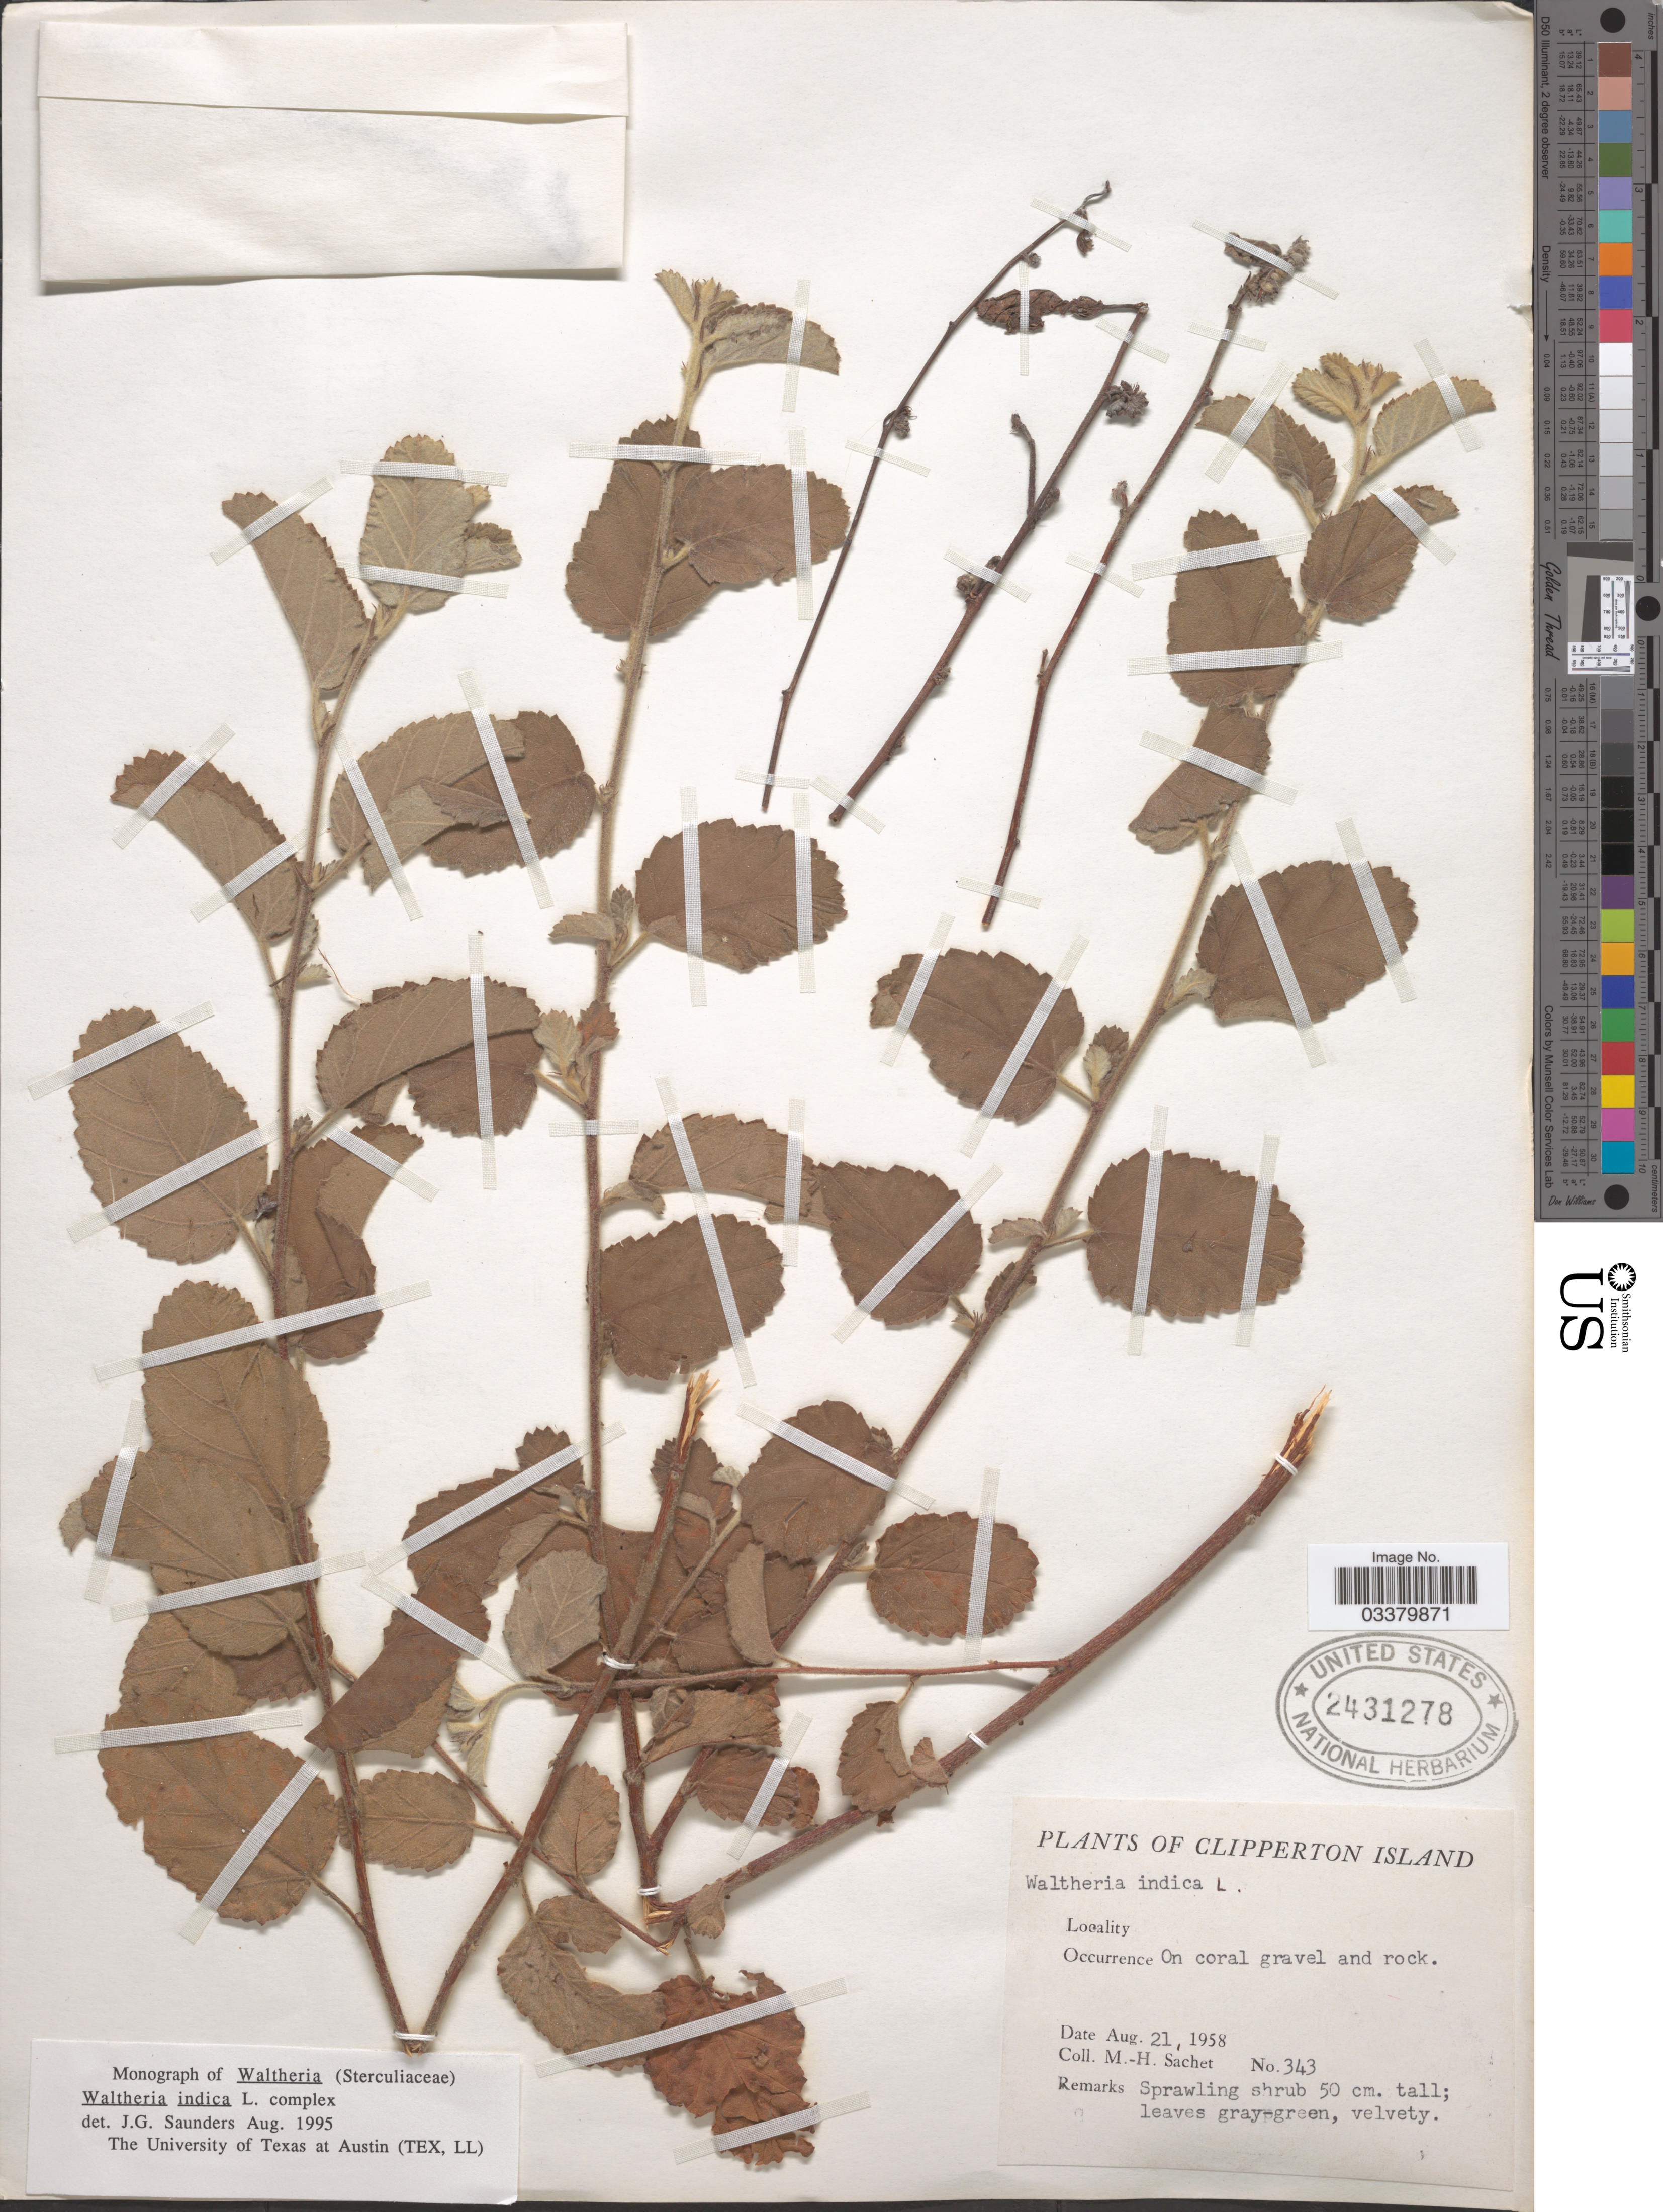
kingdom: Plantae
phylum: Tracheophyta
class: Magnoliopsida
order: Malvales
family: Malvaceae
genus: Waltheria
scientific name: Waltheria indica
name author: L.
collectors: M.-H. Sachet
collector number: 343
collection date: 1958-08-21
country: Central Am. Pac. Islands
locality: Clipperton Island.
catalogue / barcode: US 2431278